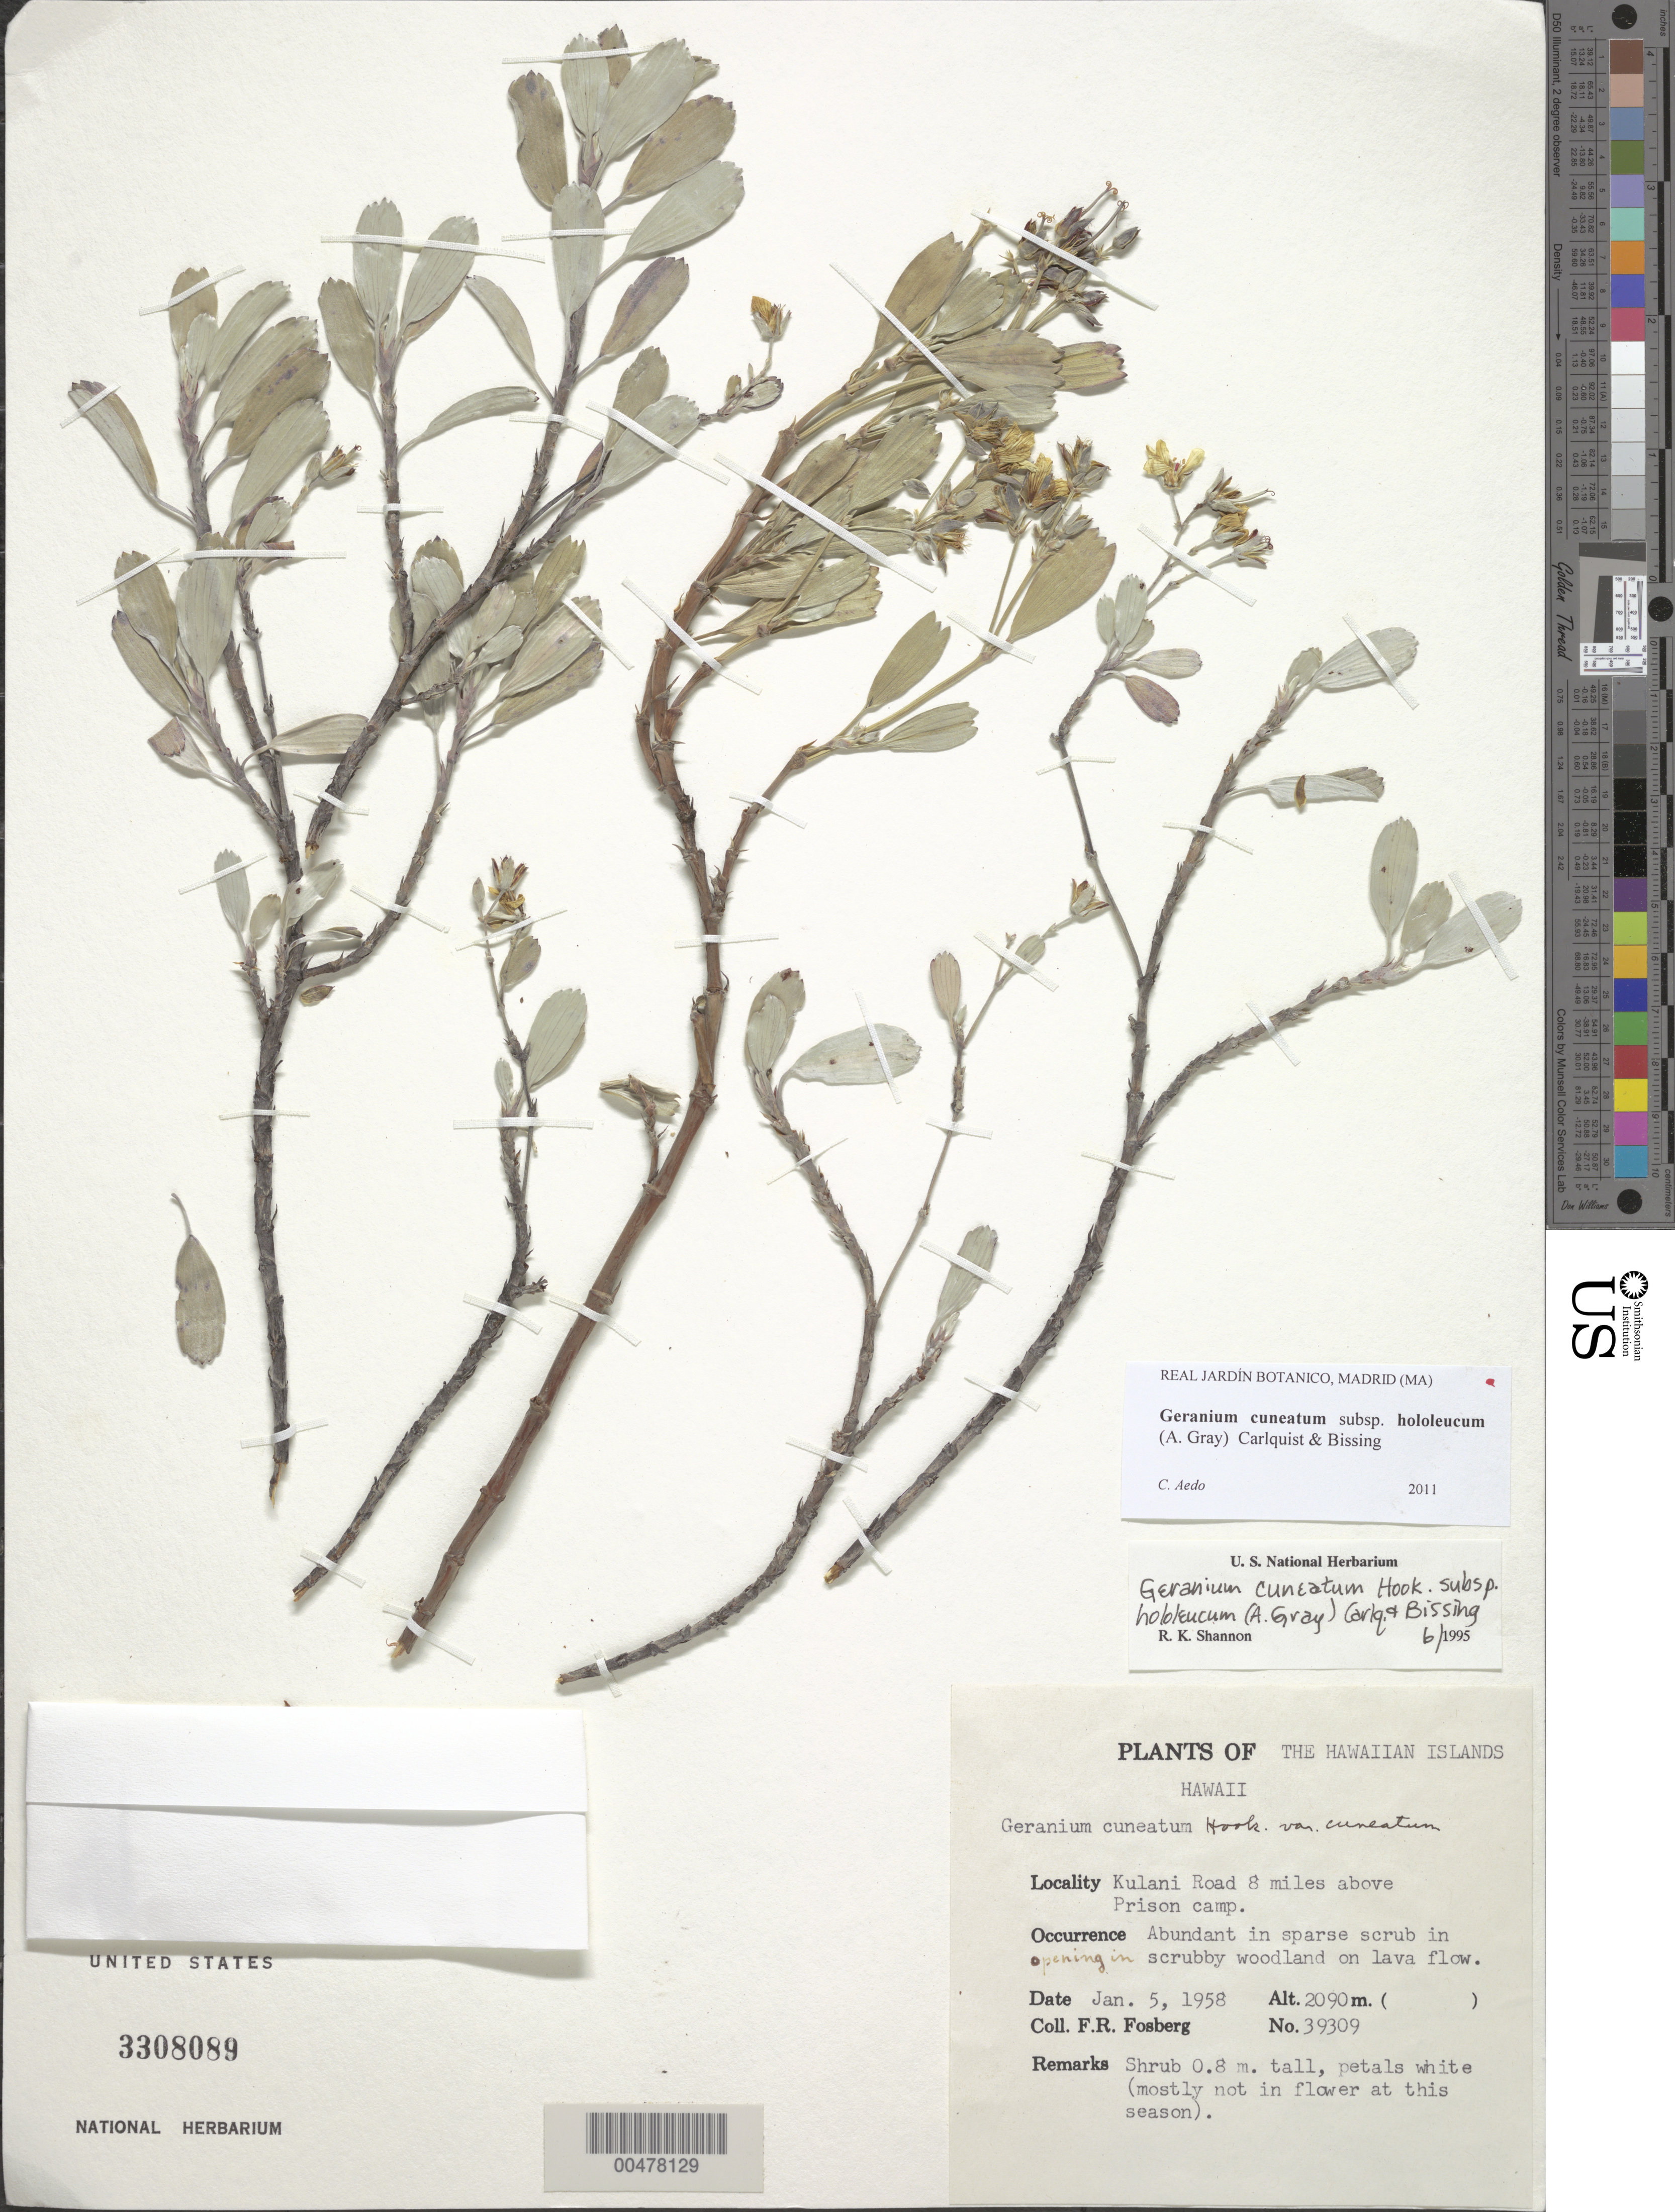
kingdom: Plantae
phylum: Tracheophyta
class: Magnoliopsida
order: Geraniales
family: Geraniaceae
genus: Geranium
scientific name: Geranium cuneatum subsp. hololeucum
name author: (A. Gray) Carlquist & Bissing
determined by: Aedo, C.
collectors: F. R. Fosberg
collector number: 39309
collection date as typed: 5 Jan 1958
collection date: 1958-01-05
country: United States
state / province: Hawaii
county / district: Hawaii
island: Hawaii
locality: Kulani Rd 8 mi above prison camp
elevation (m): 2090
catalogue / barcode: US 3308089